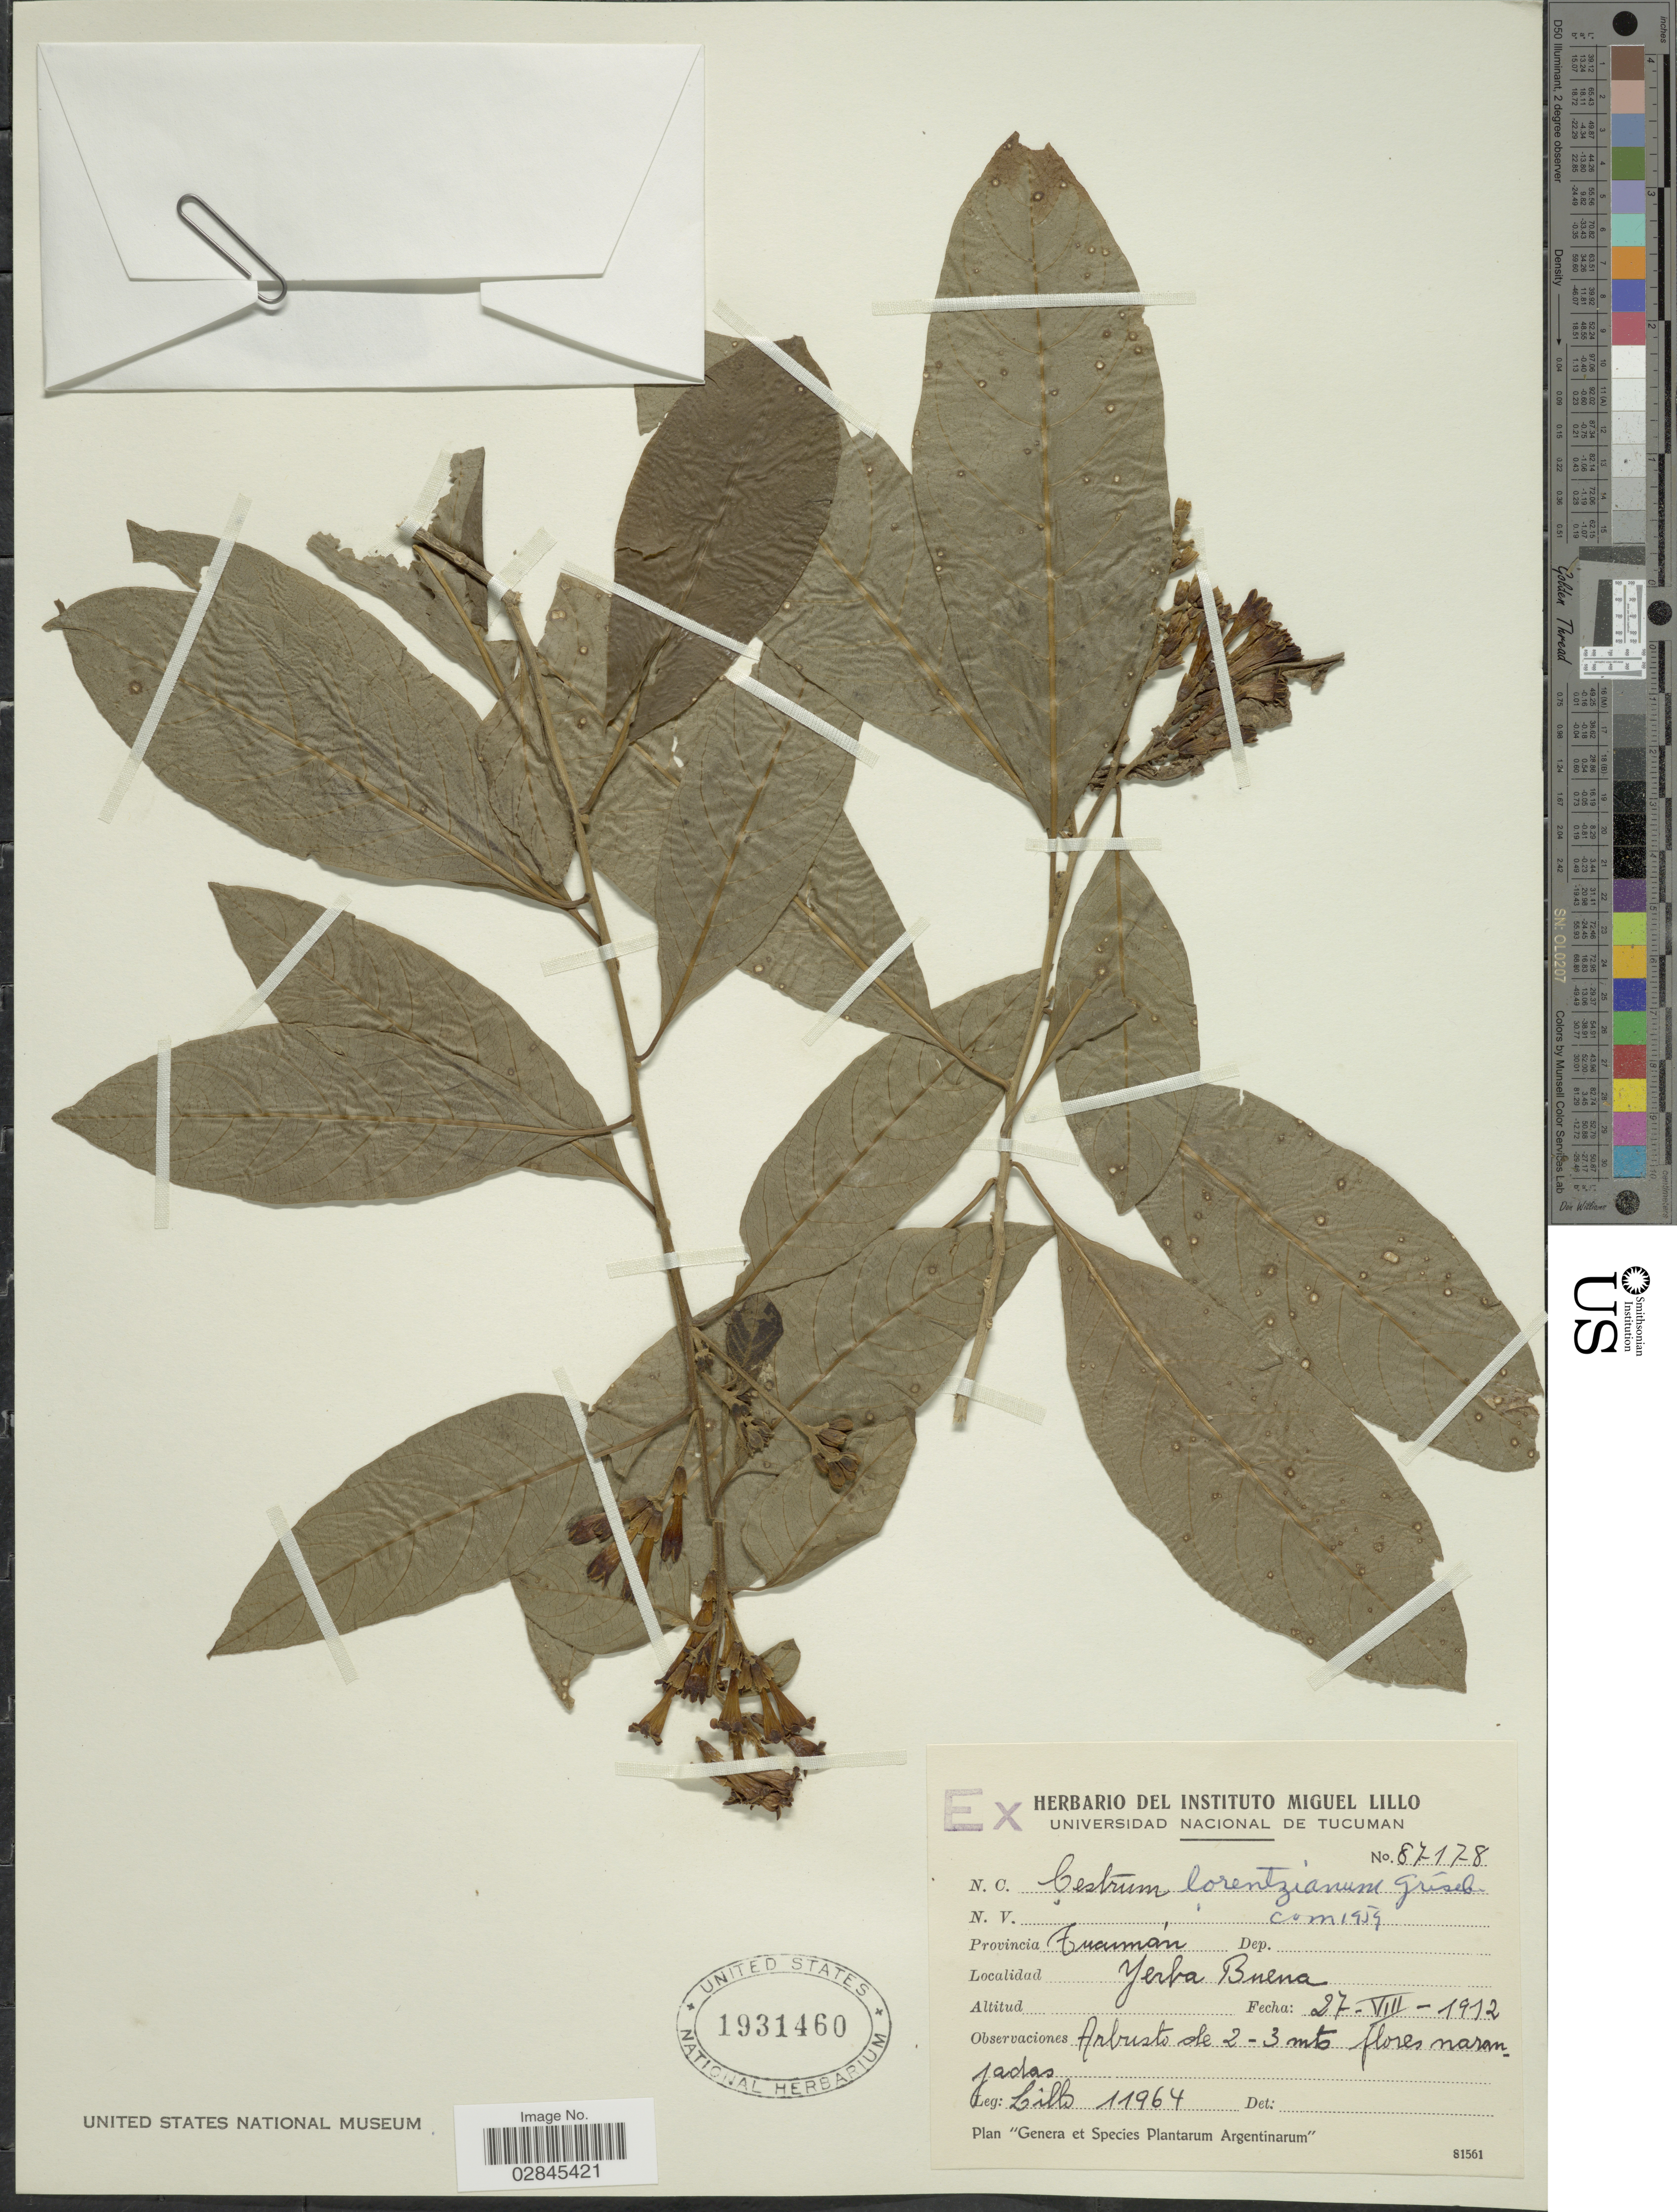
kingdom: Plantae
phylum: Tracheophyta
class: Magnoliopsida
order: Solanales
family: Solanaceae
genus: Cestrum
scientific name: Cestrum lorentzianum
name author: Griseb.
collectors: -. Lillo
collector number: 11964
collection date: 1912-08-27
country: Argentina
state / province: Tucuman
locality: Yerba Buena.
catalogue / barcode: US 1931460